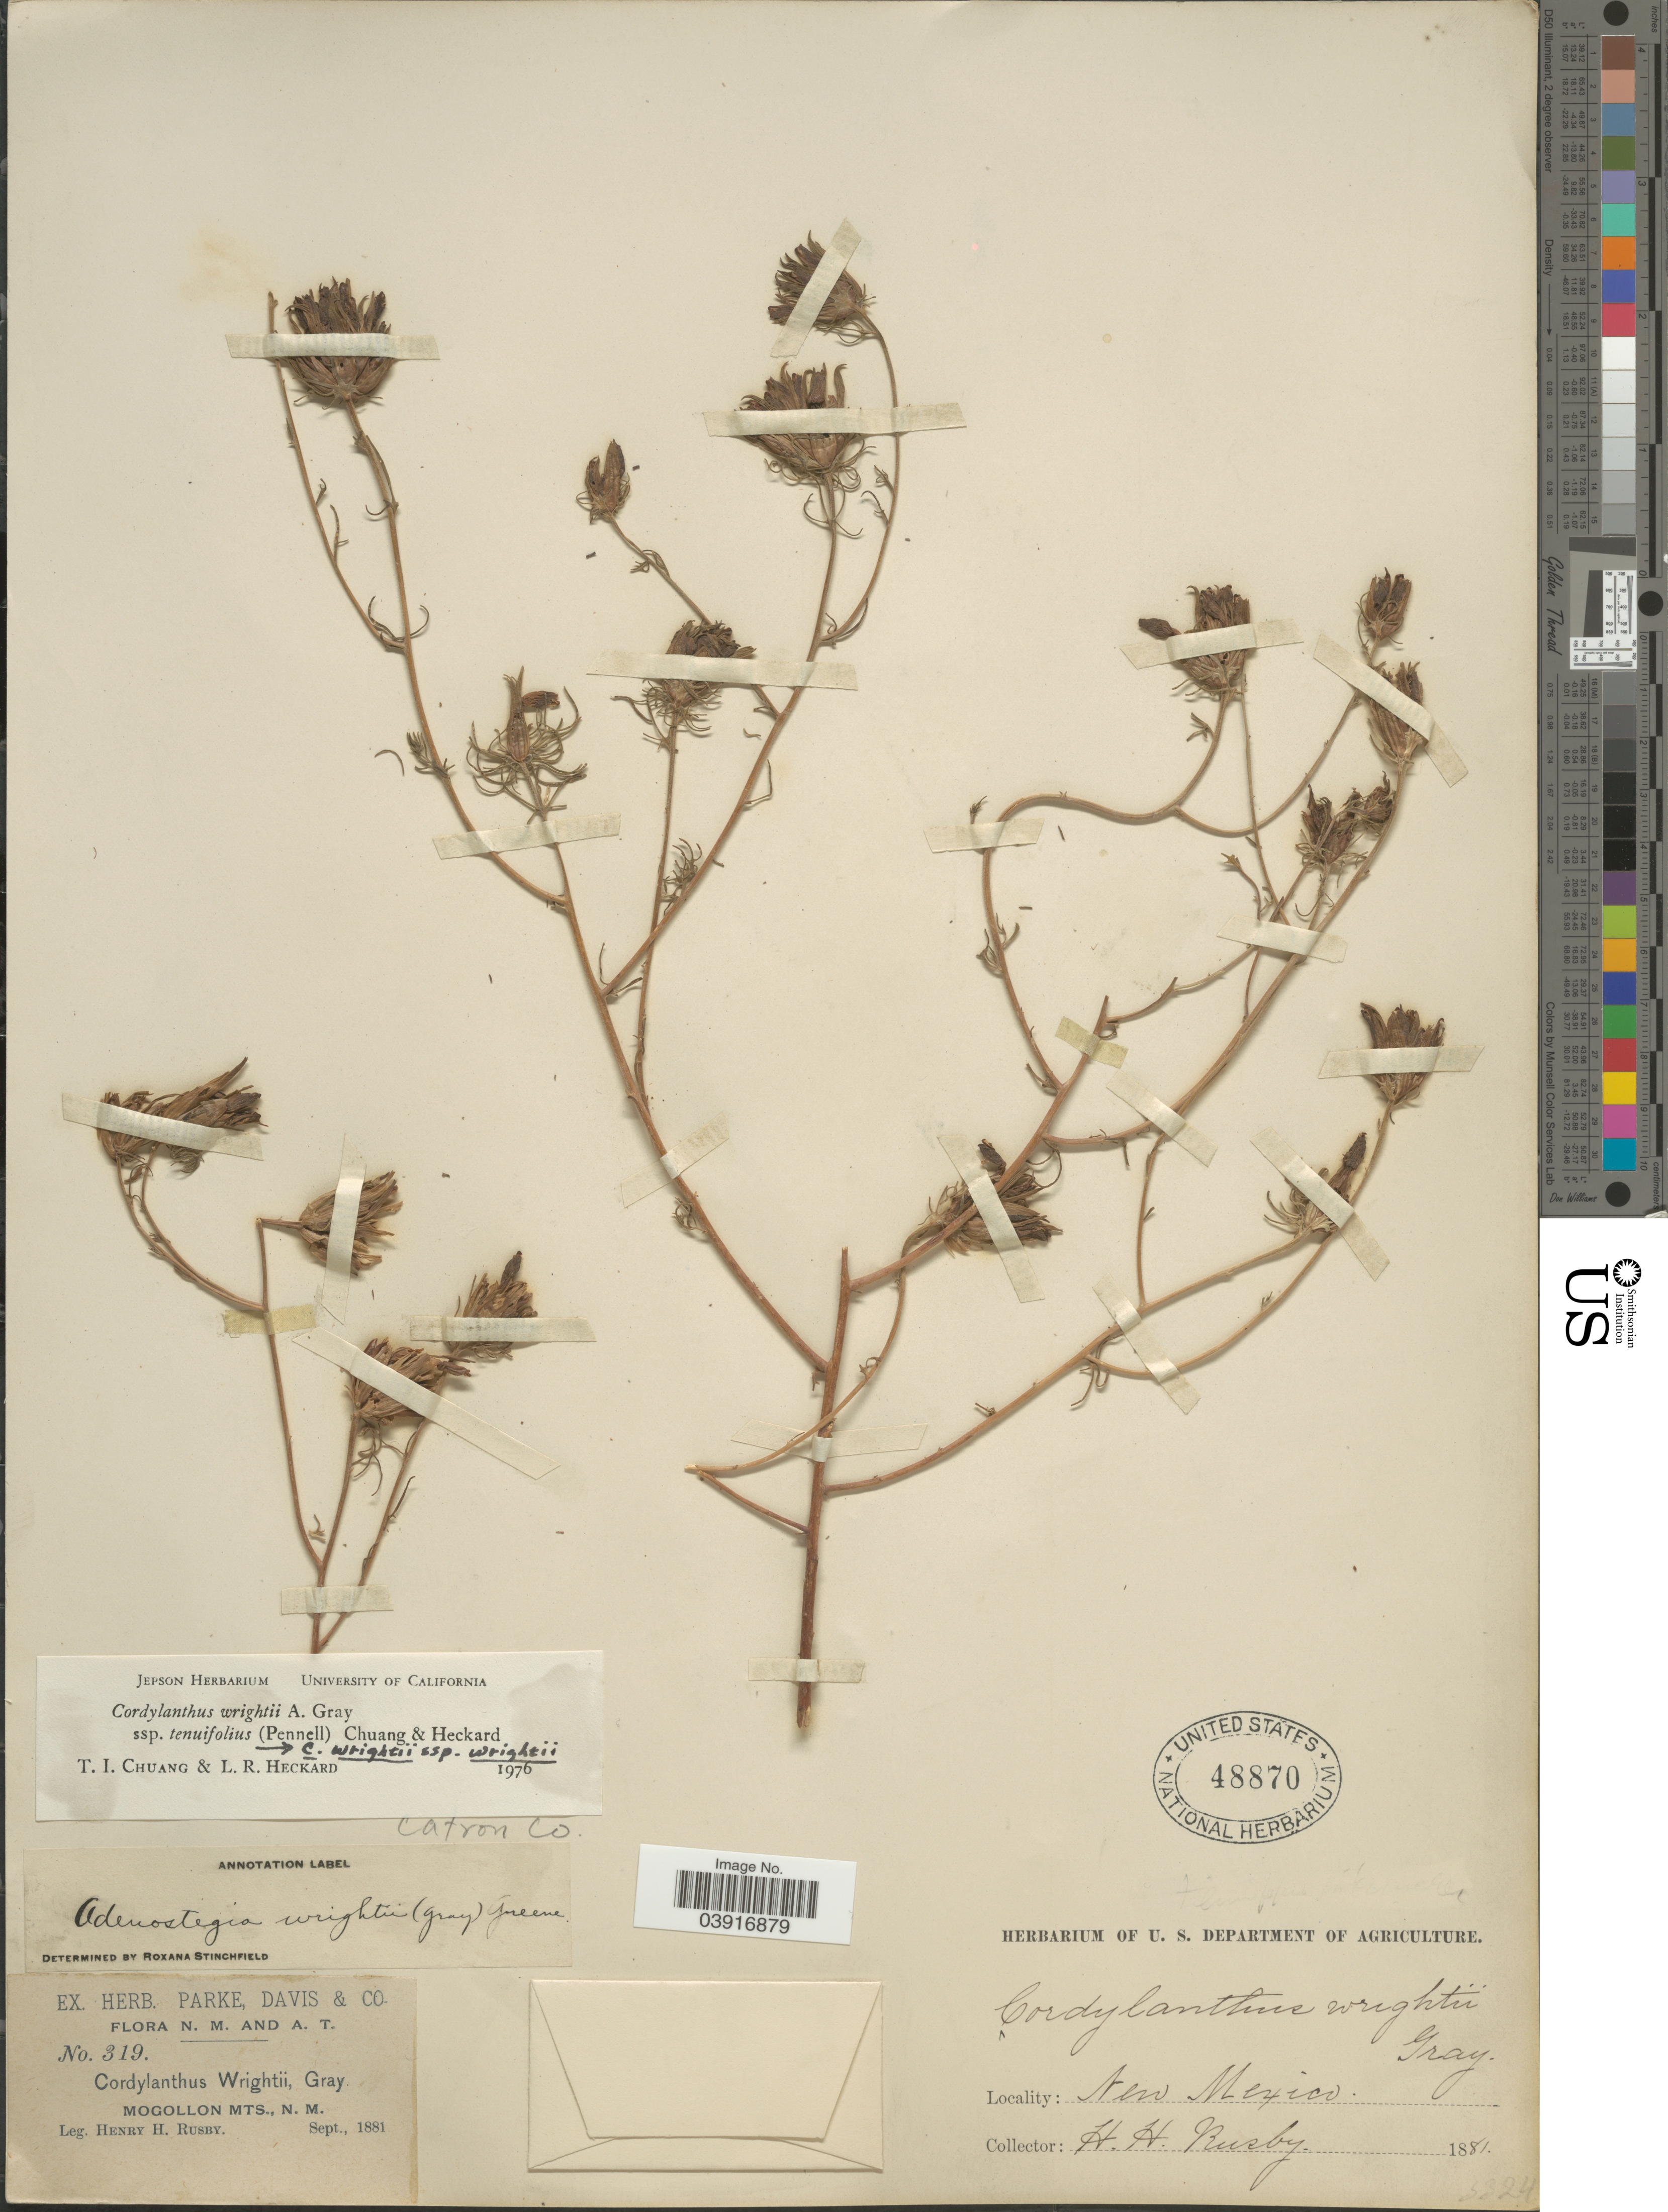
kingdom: Plantae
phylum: Tracheophyta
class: Magnoliopsida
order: Lamiales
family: Orobanchaceae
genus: Cordylanthus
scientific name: Cordylanthus wrightii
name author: A. Gray in Emory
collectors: H. H. Rusby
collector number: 319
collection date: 1881-09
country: United States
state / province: New Mexico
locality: Mogollon Mts. Catron Co.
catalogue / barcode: US 48870